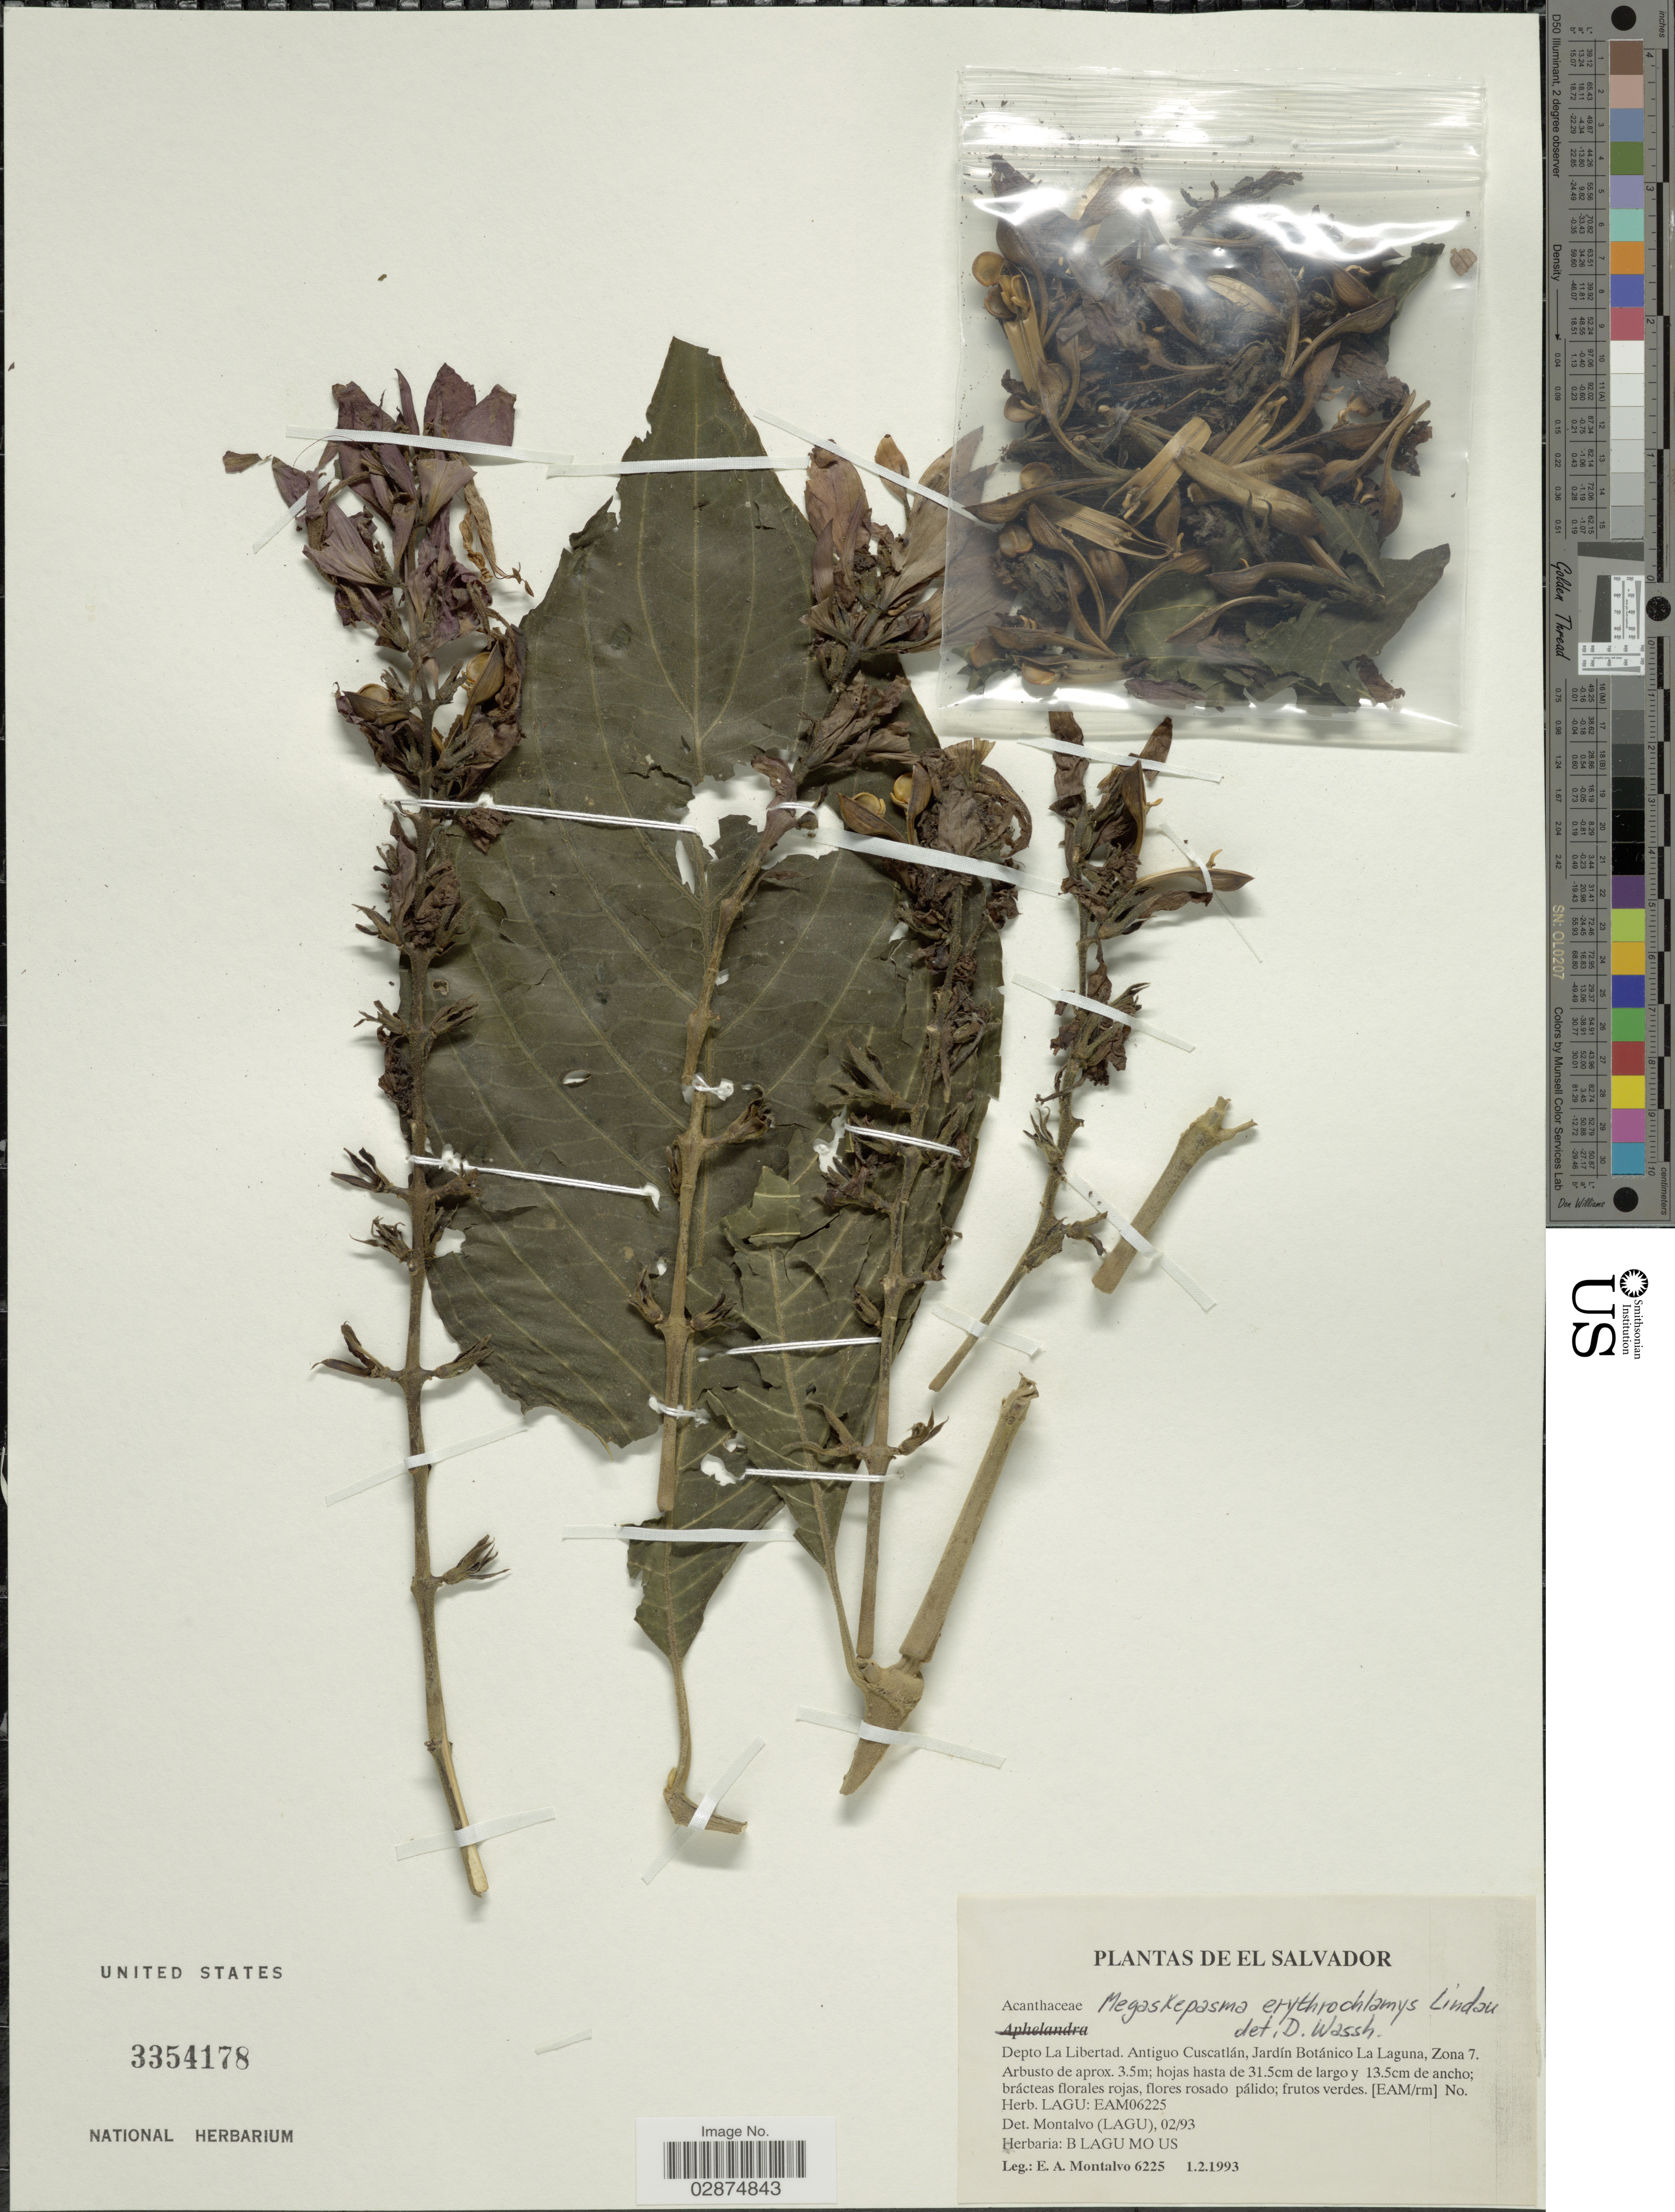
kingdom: Plantae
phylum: Tracheophyta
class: Magnoliopsida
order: Lamiales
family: Acanthaceae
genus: Megaskepasma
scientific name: Megaskepasma erythrochlamys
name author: Lindau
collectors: E. A. Montalvo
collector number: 6225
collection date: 1993-02-01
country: El Salvador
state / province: La Libertad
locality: Depto La Libertad. Antiguo Cuscatlán, Jardin Botánico Botánico La Laguna, Zona 7.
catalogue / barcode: US 3354178